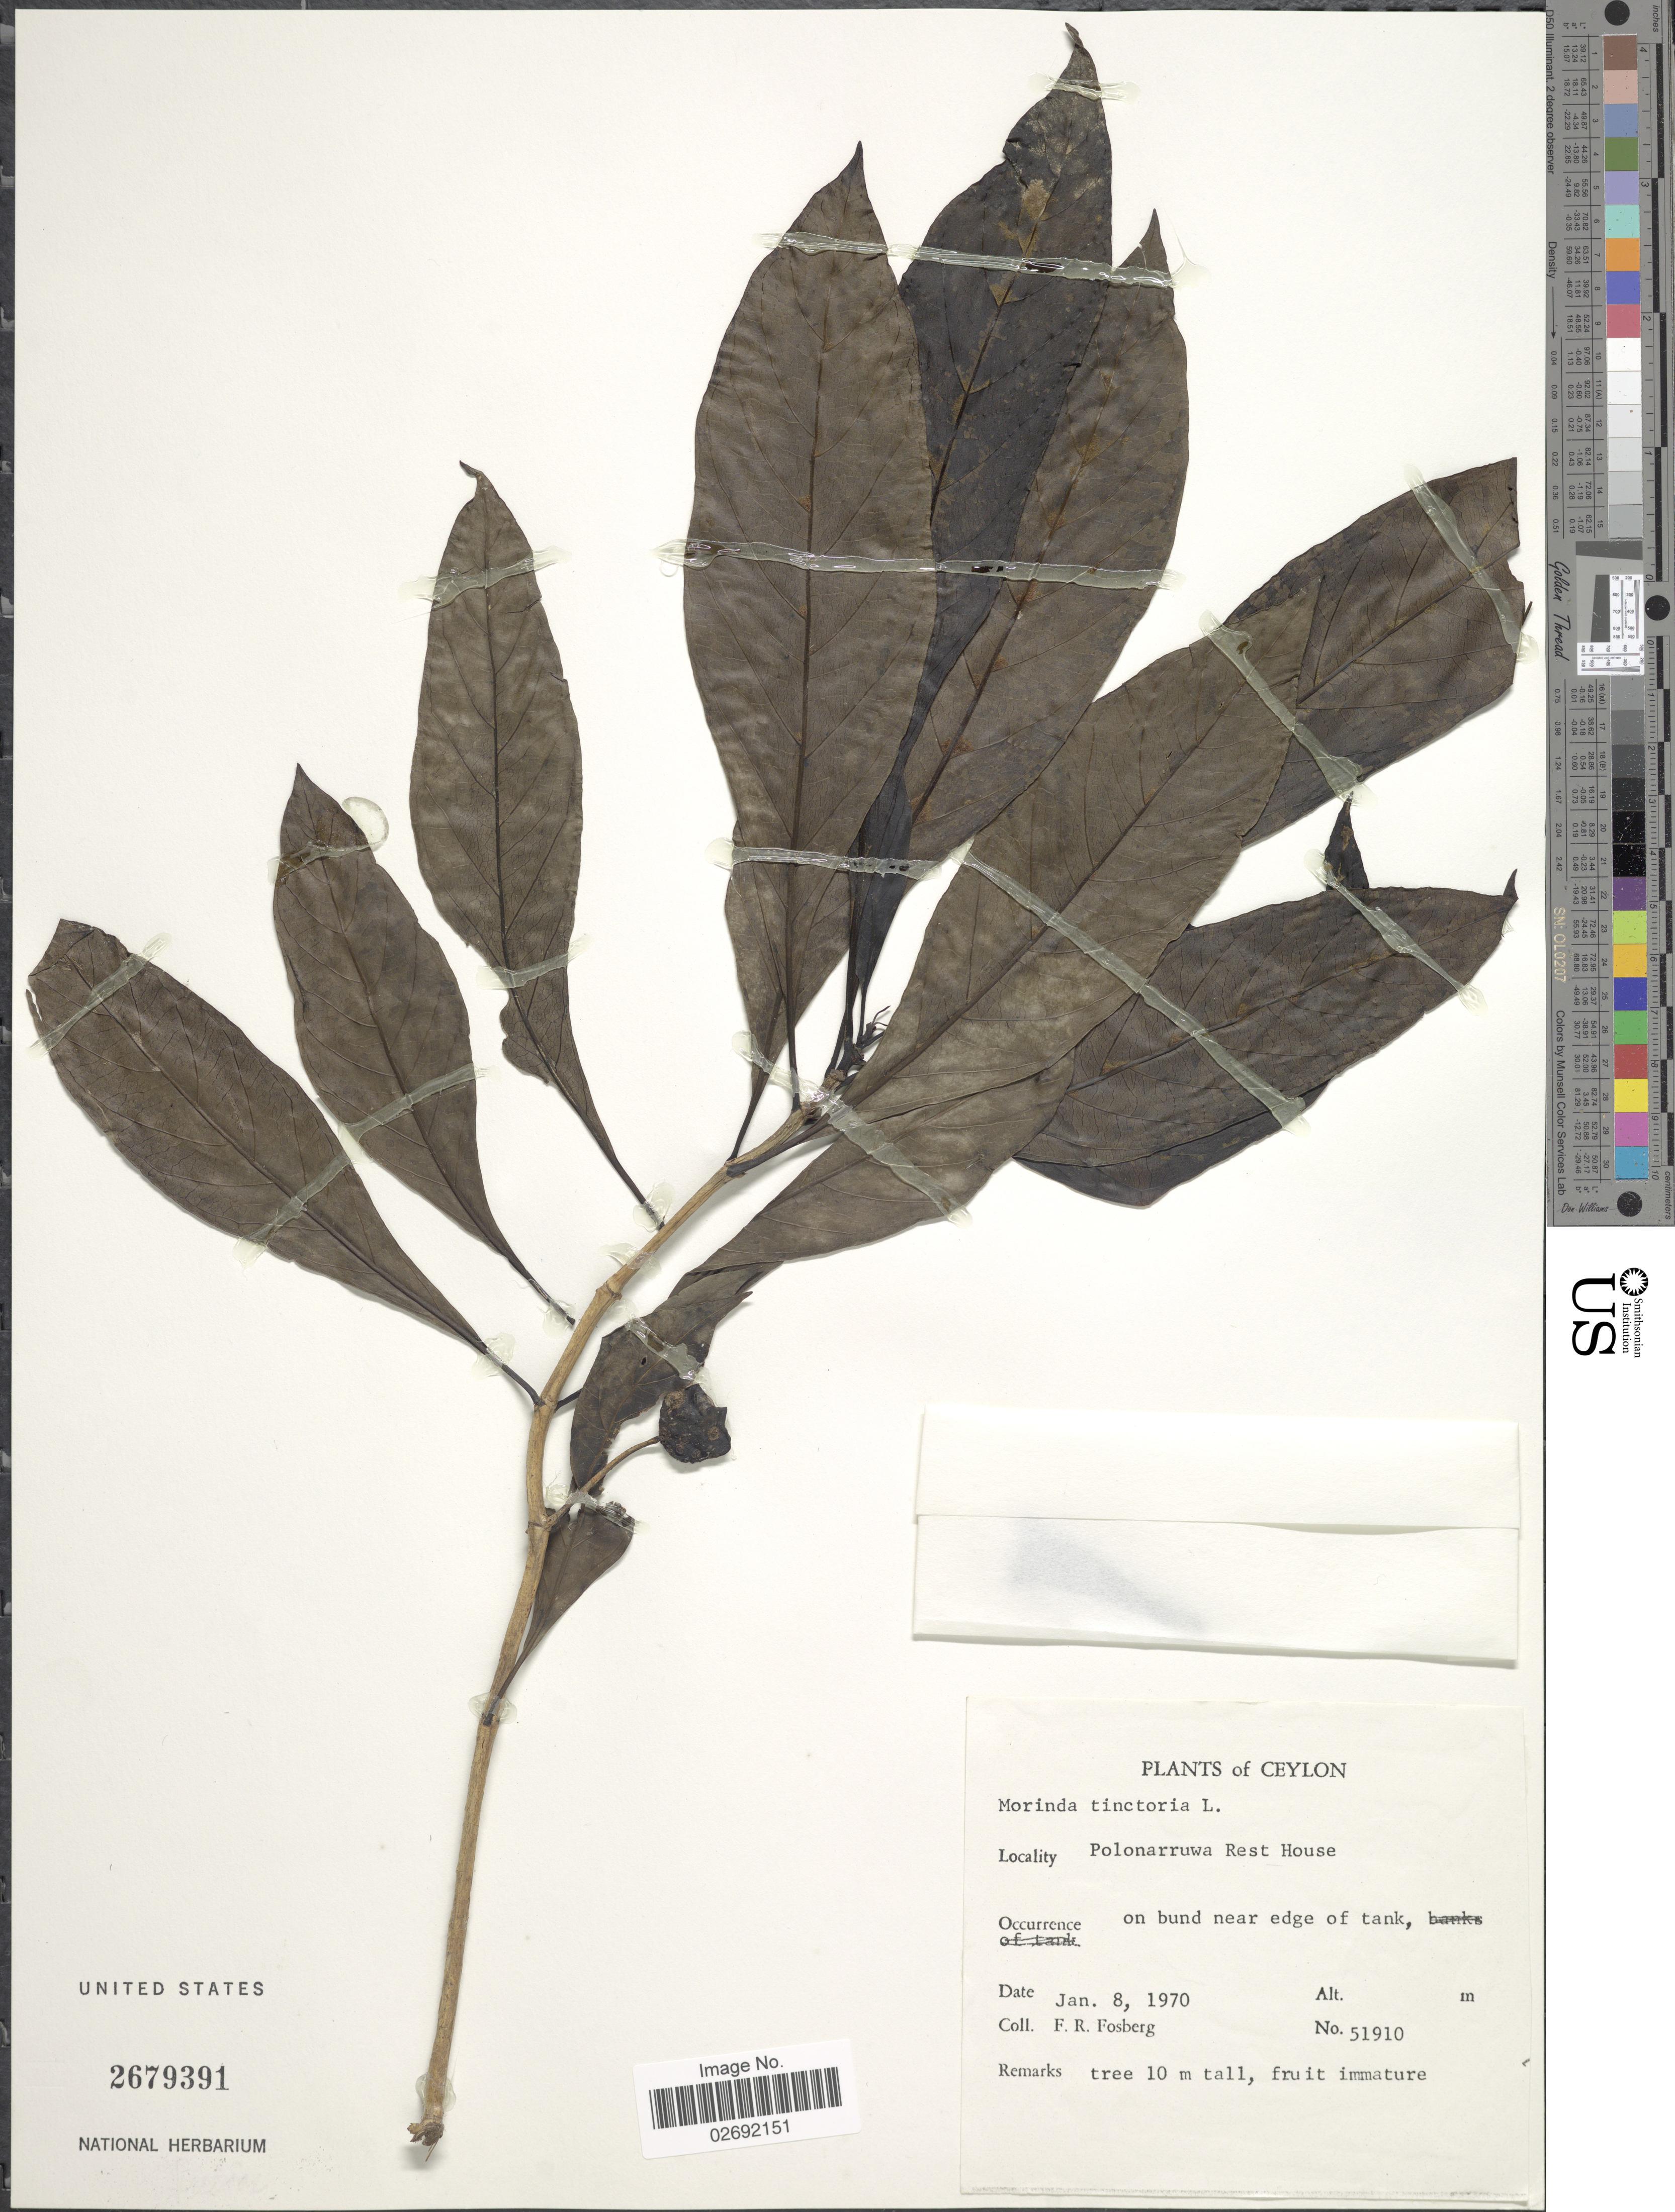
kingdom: Plantae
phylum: Tracheophyta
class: Magnoliopsida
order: Gentianales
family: Rubiaceae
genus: Morinda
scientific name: Morinda coreia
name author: Buch.-Ham.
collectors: F. R. Fosberg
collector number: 51910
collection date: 1970-01-08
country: Sri Lanka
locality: Ceylon, Polonarruwa Rest HOuse, on bund near edge of tank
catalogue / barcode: US 2679391